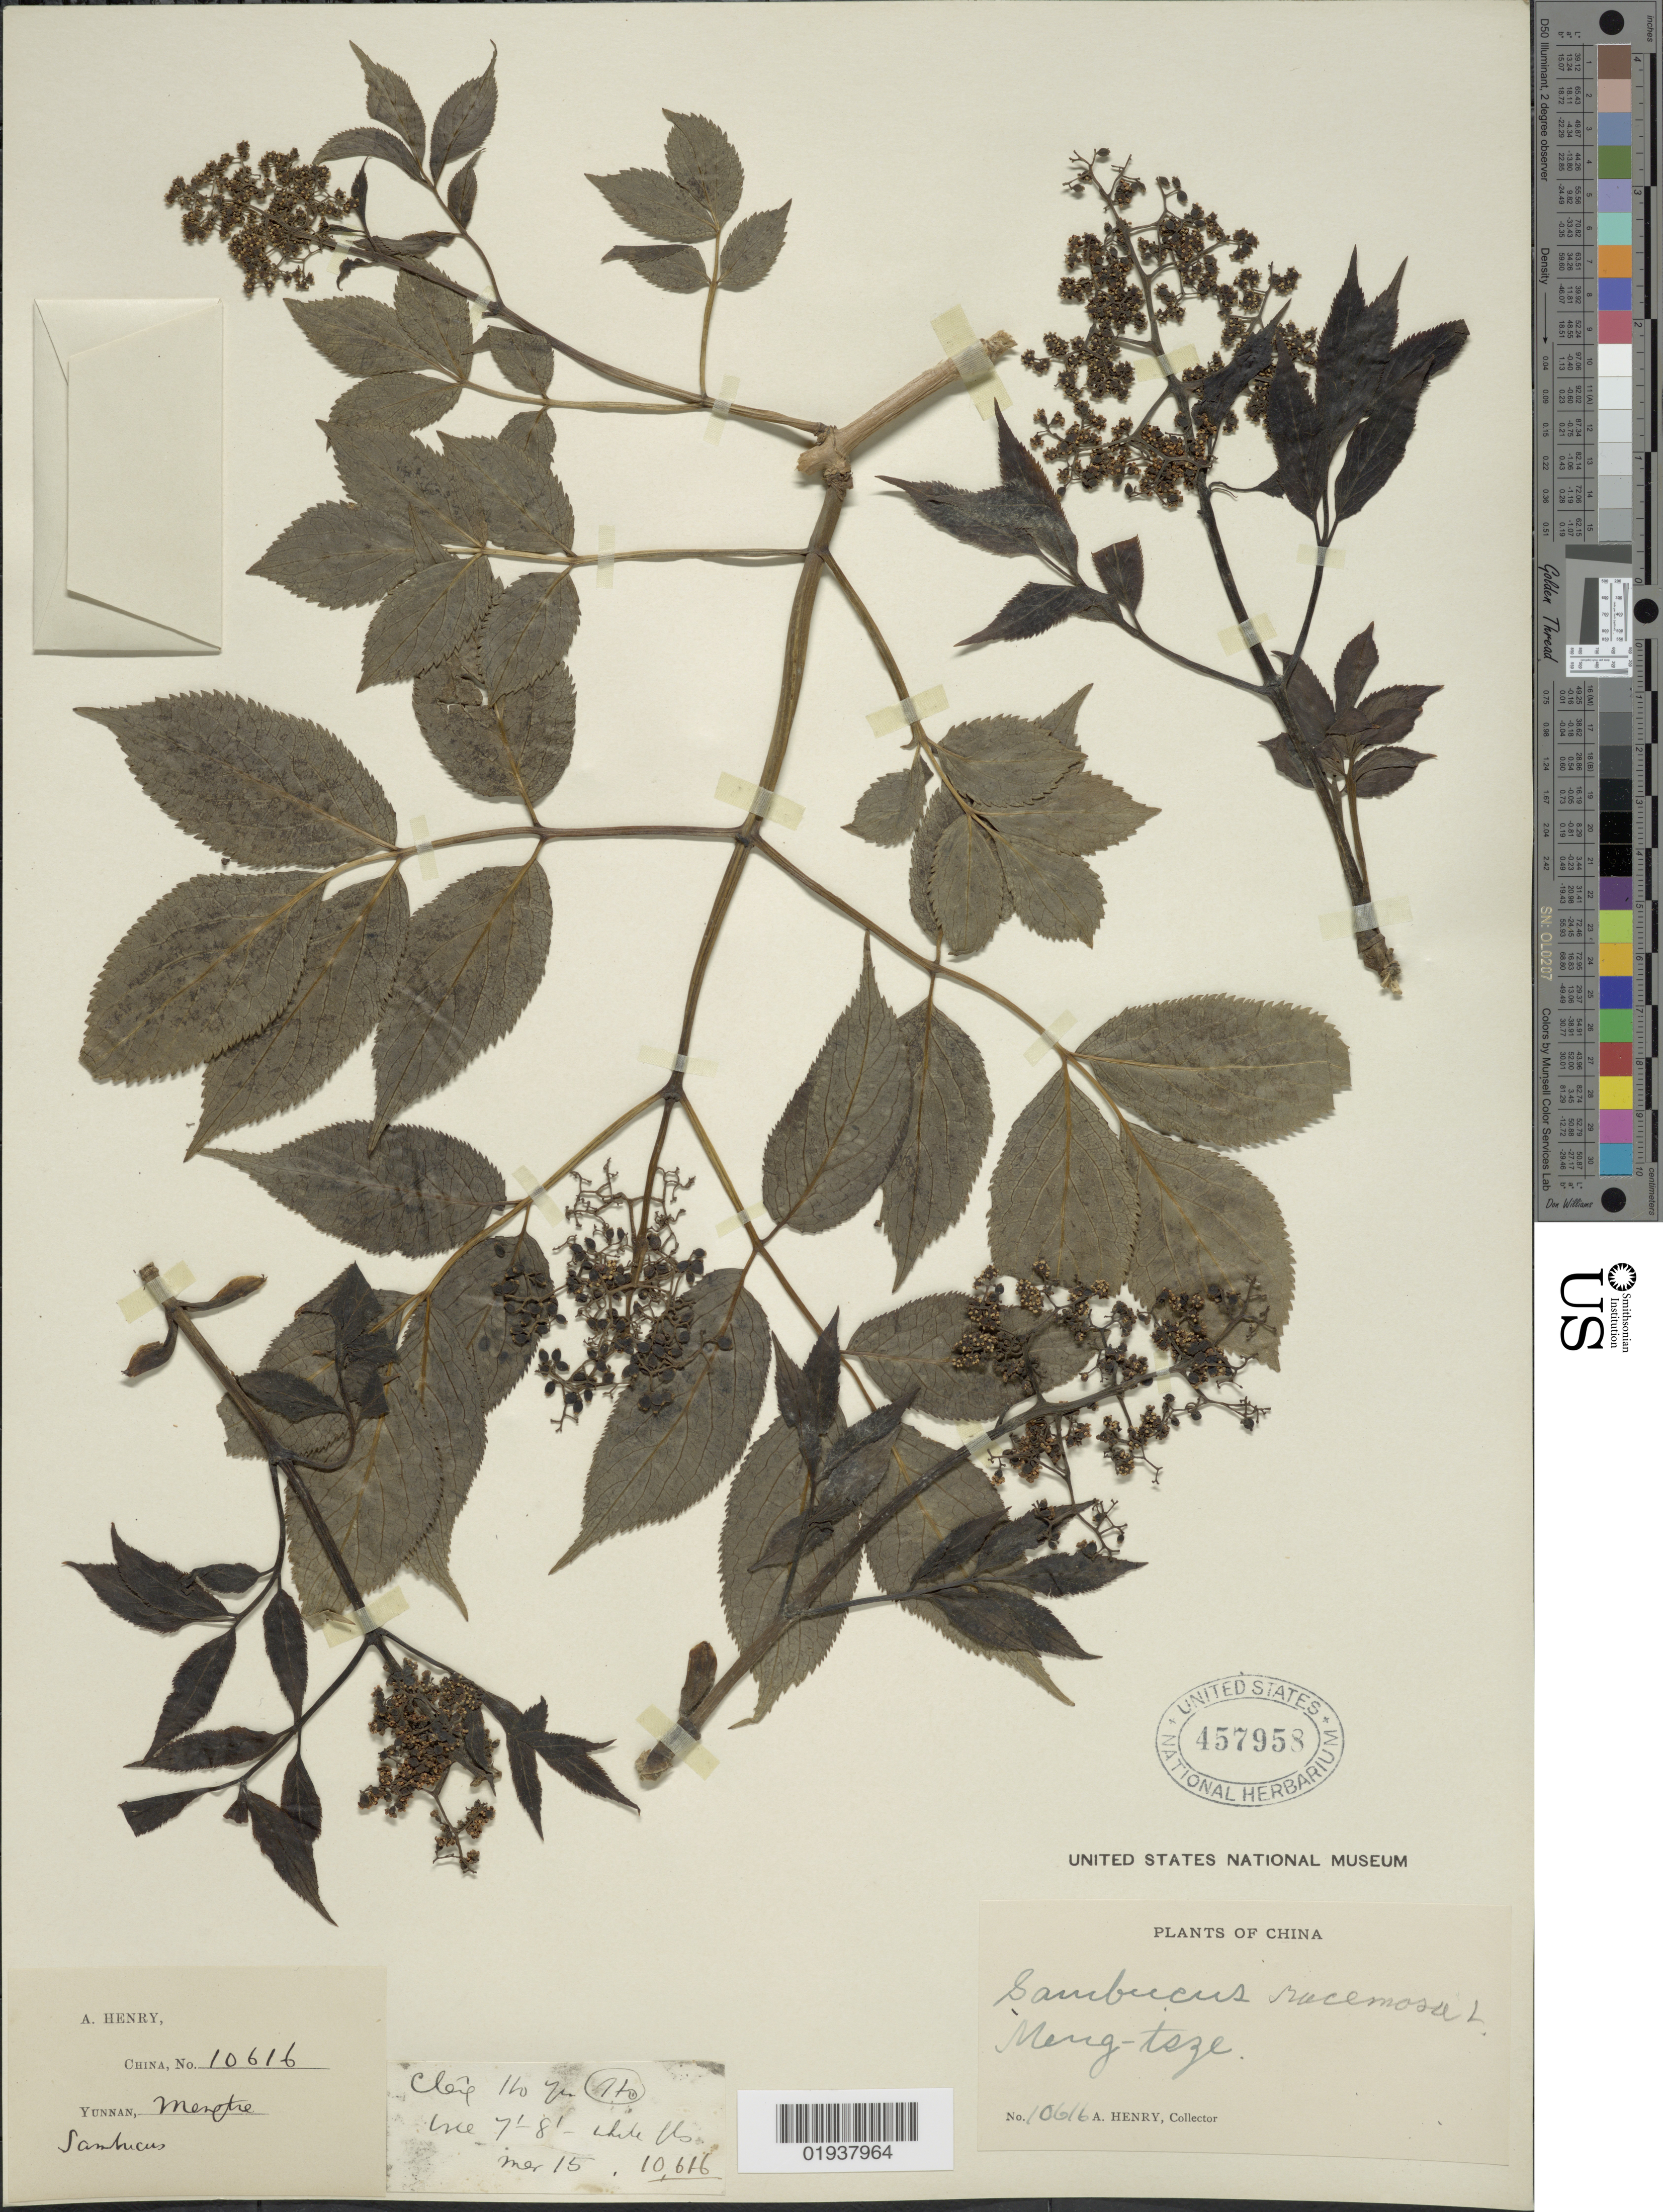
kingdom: Plantae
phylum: Tracheophyta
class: Magnoliopsida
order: Dipsacales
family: Viburnaceae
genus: Sambucus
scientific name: Sambucus racemosa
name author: L.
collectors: A. Henry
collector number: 10616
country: China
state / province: Yunnan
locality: Meng-tsze.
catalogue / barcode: US 457958